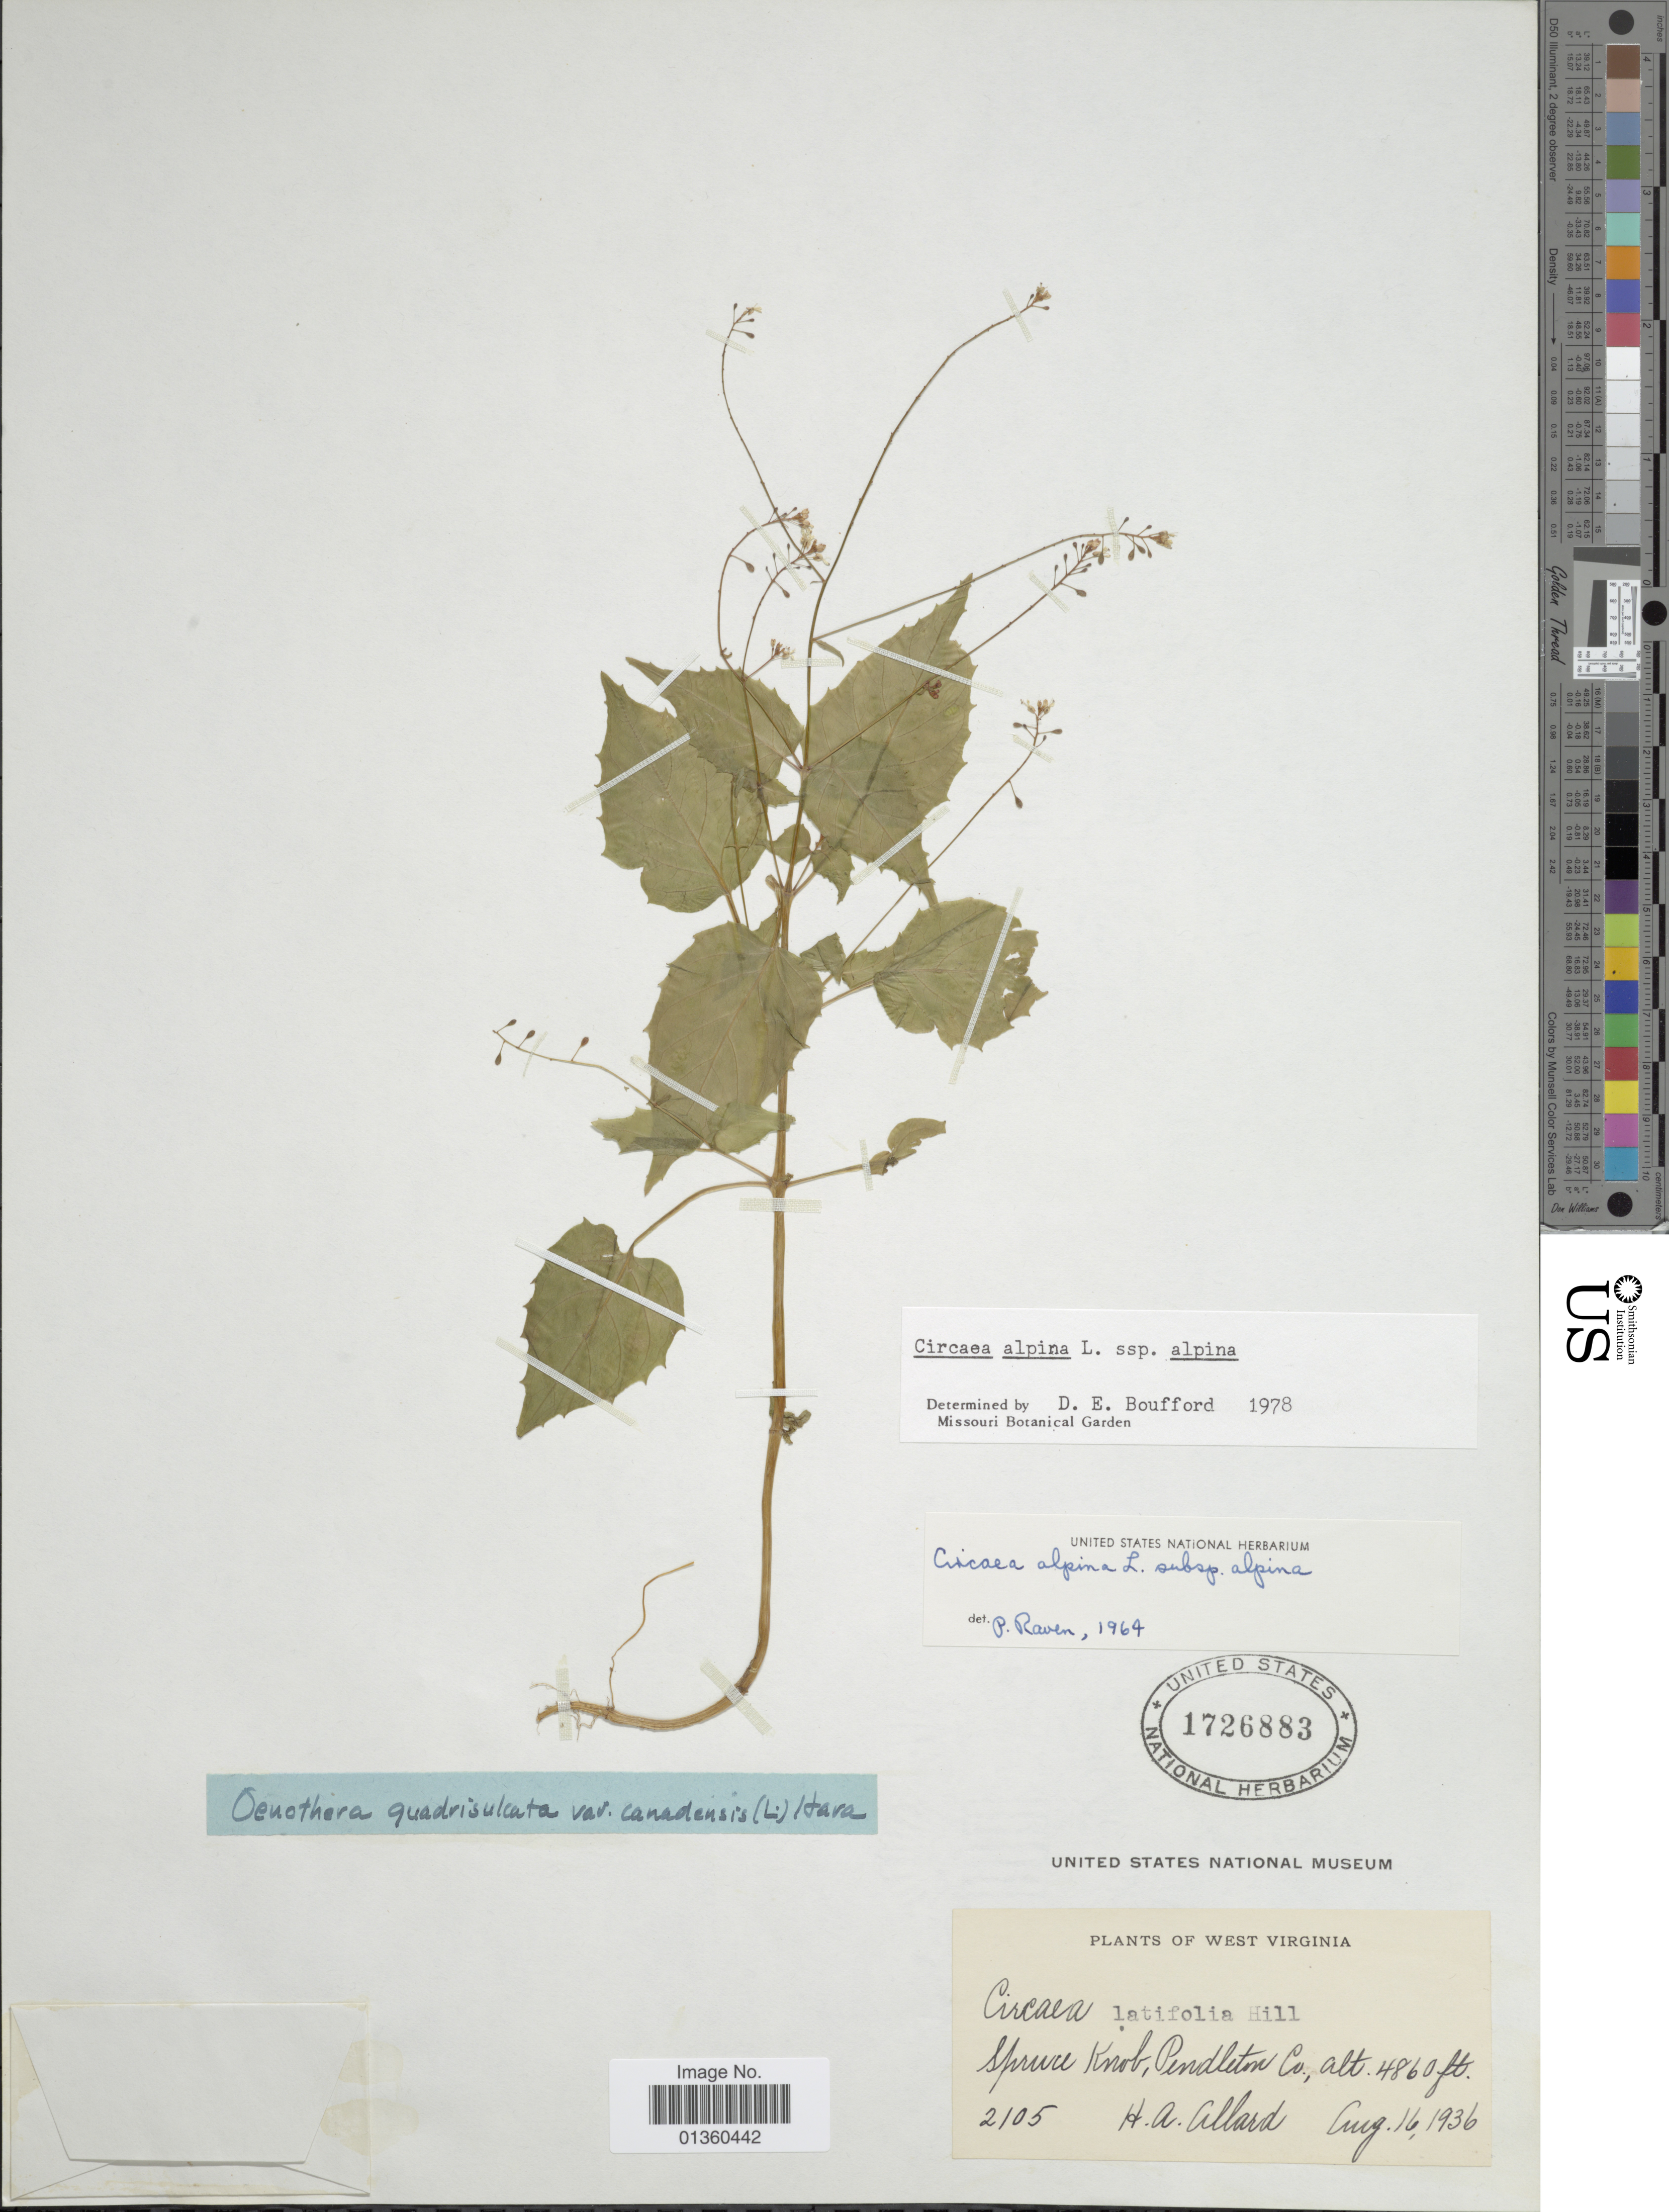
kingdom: Plantae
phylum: Tracheophyta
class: Magnoliopsida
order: Myrtales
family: Onagraceae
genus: Circaea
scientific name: Circaea alpina subsp. alpina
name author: L.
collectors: H. A. Allard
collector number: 2105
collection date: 1936-08-16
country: United States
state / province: West Virginia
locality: Spruce Knob, Pendleton Co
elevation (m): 1481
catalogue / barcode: US 1726883